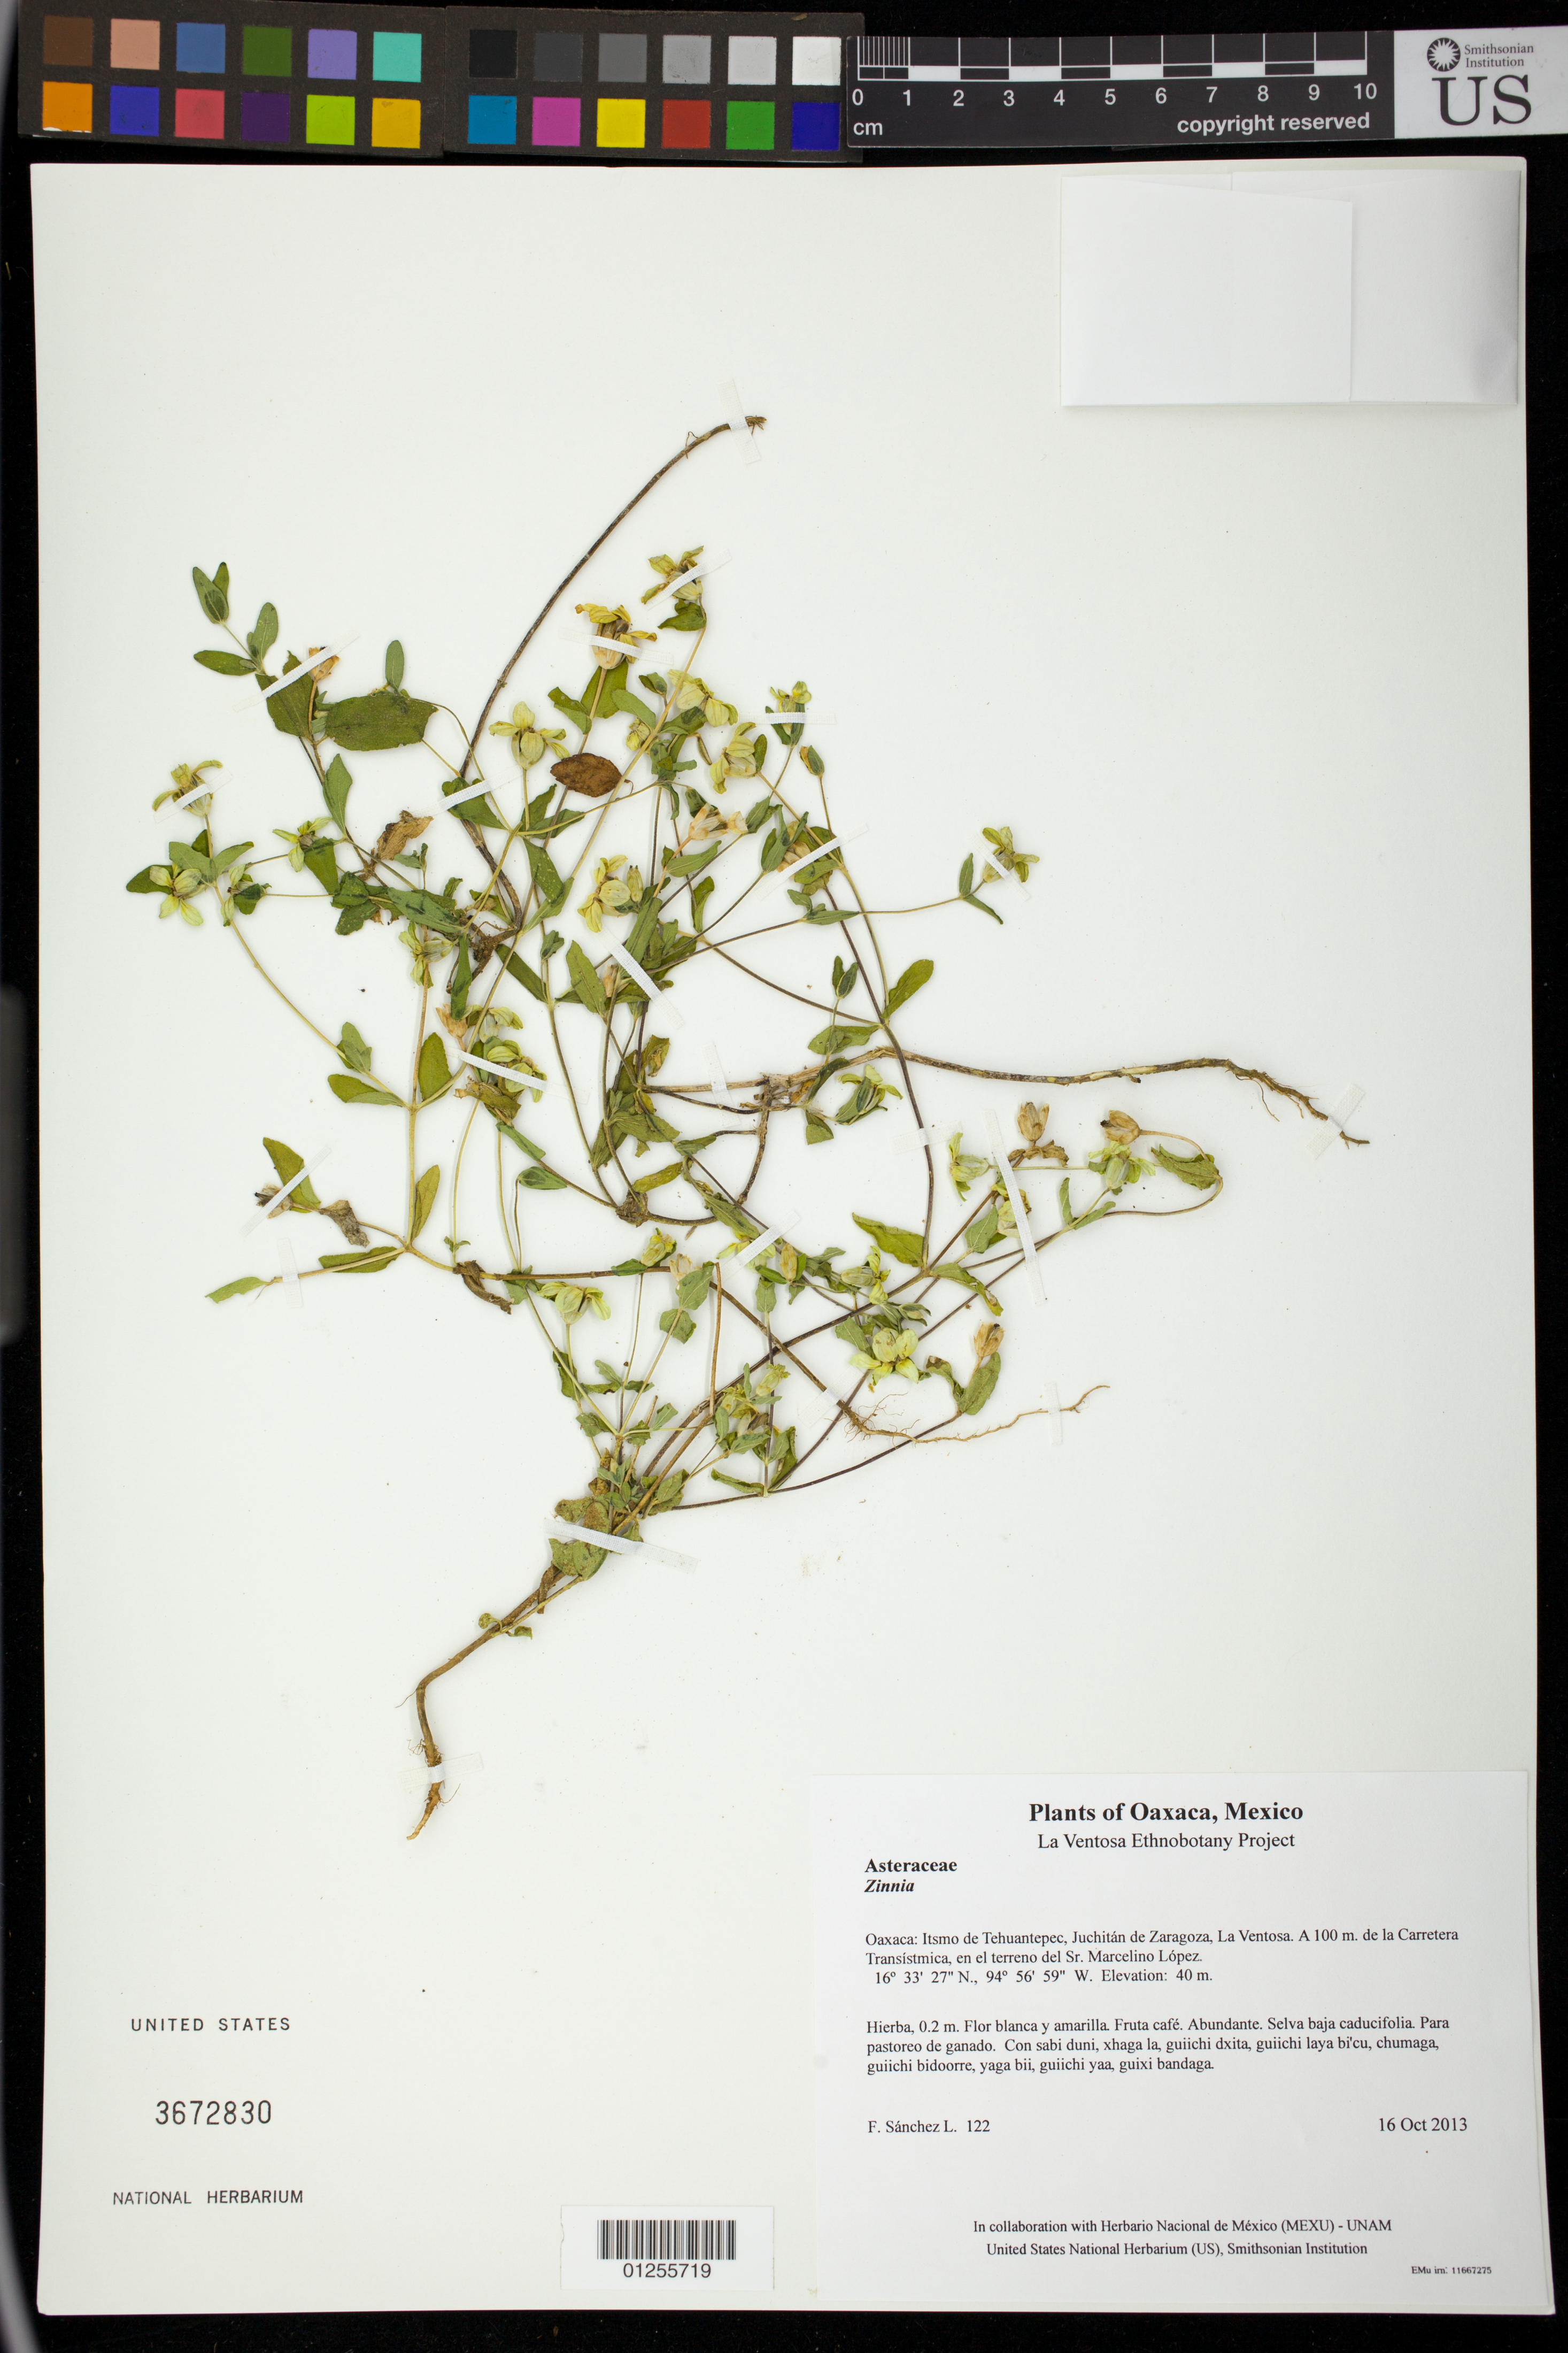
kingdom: Plantae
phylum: Tracheophyta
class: Magnoliopsida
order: Asterales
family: Asteraceae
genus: Zinnia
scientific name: Zinnia flavicoma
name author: (DC.) Olorode & A.M. Torres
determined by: Robinson, Harold E.; Edwards, Robert D.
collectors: F. Sánchez L.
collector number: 122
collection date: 2013-10-16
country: Mexico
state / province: Oaxaca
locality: Itsmo de Tehuantepec, Juchitán de Zaragoza, La Ventosa. A 100 m. de la Carretera Transístmica, en el terreno del Sr. Marcelino López.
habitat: Selva baja caducifolia. Para pastoreo de ganado.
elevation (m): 40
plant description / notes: JEBOT, MEXU, SERO, US; Guixi bandaga. 0.2 m. Guie' naquichi' ne naguchi. Cuaananaxhi namuu. Stale.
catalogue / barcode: US 3672830